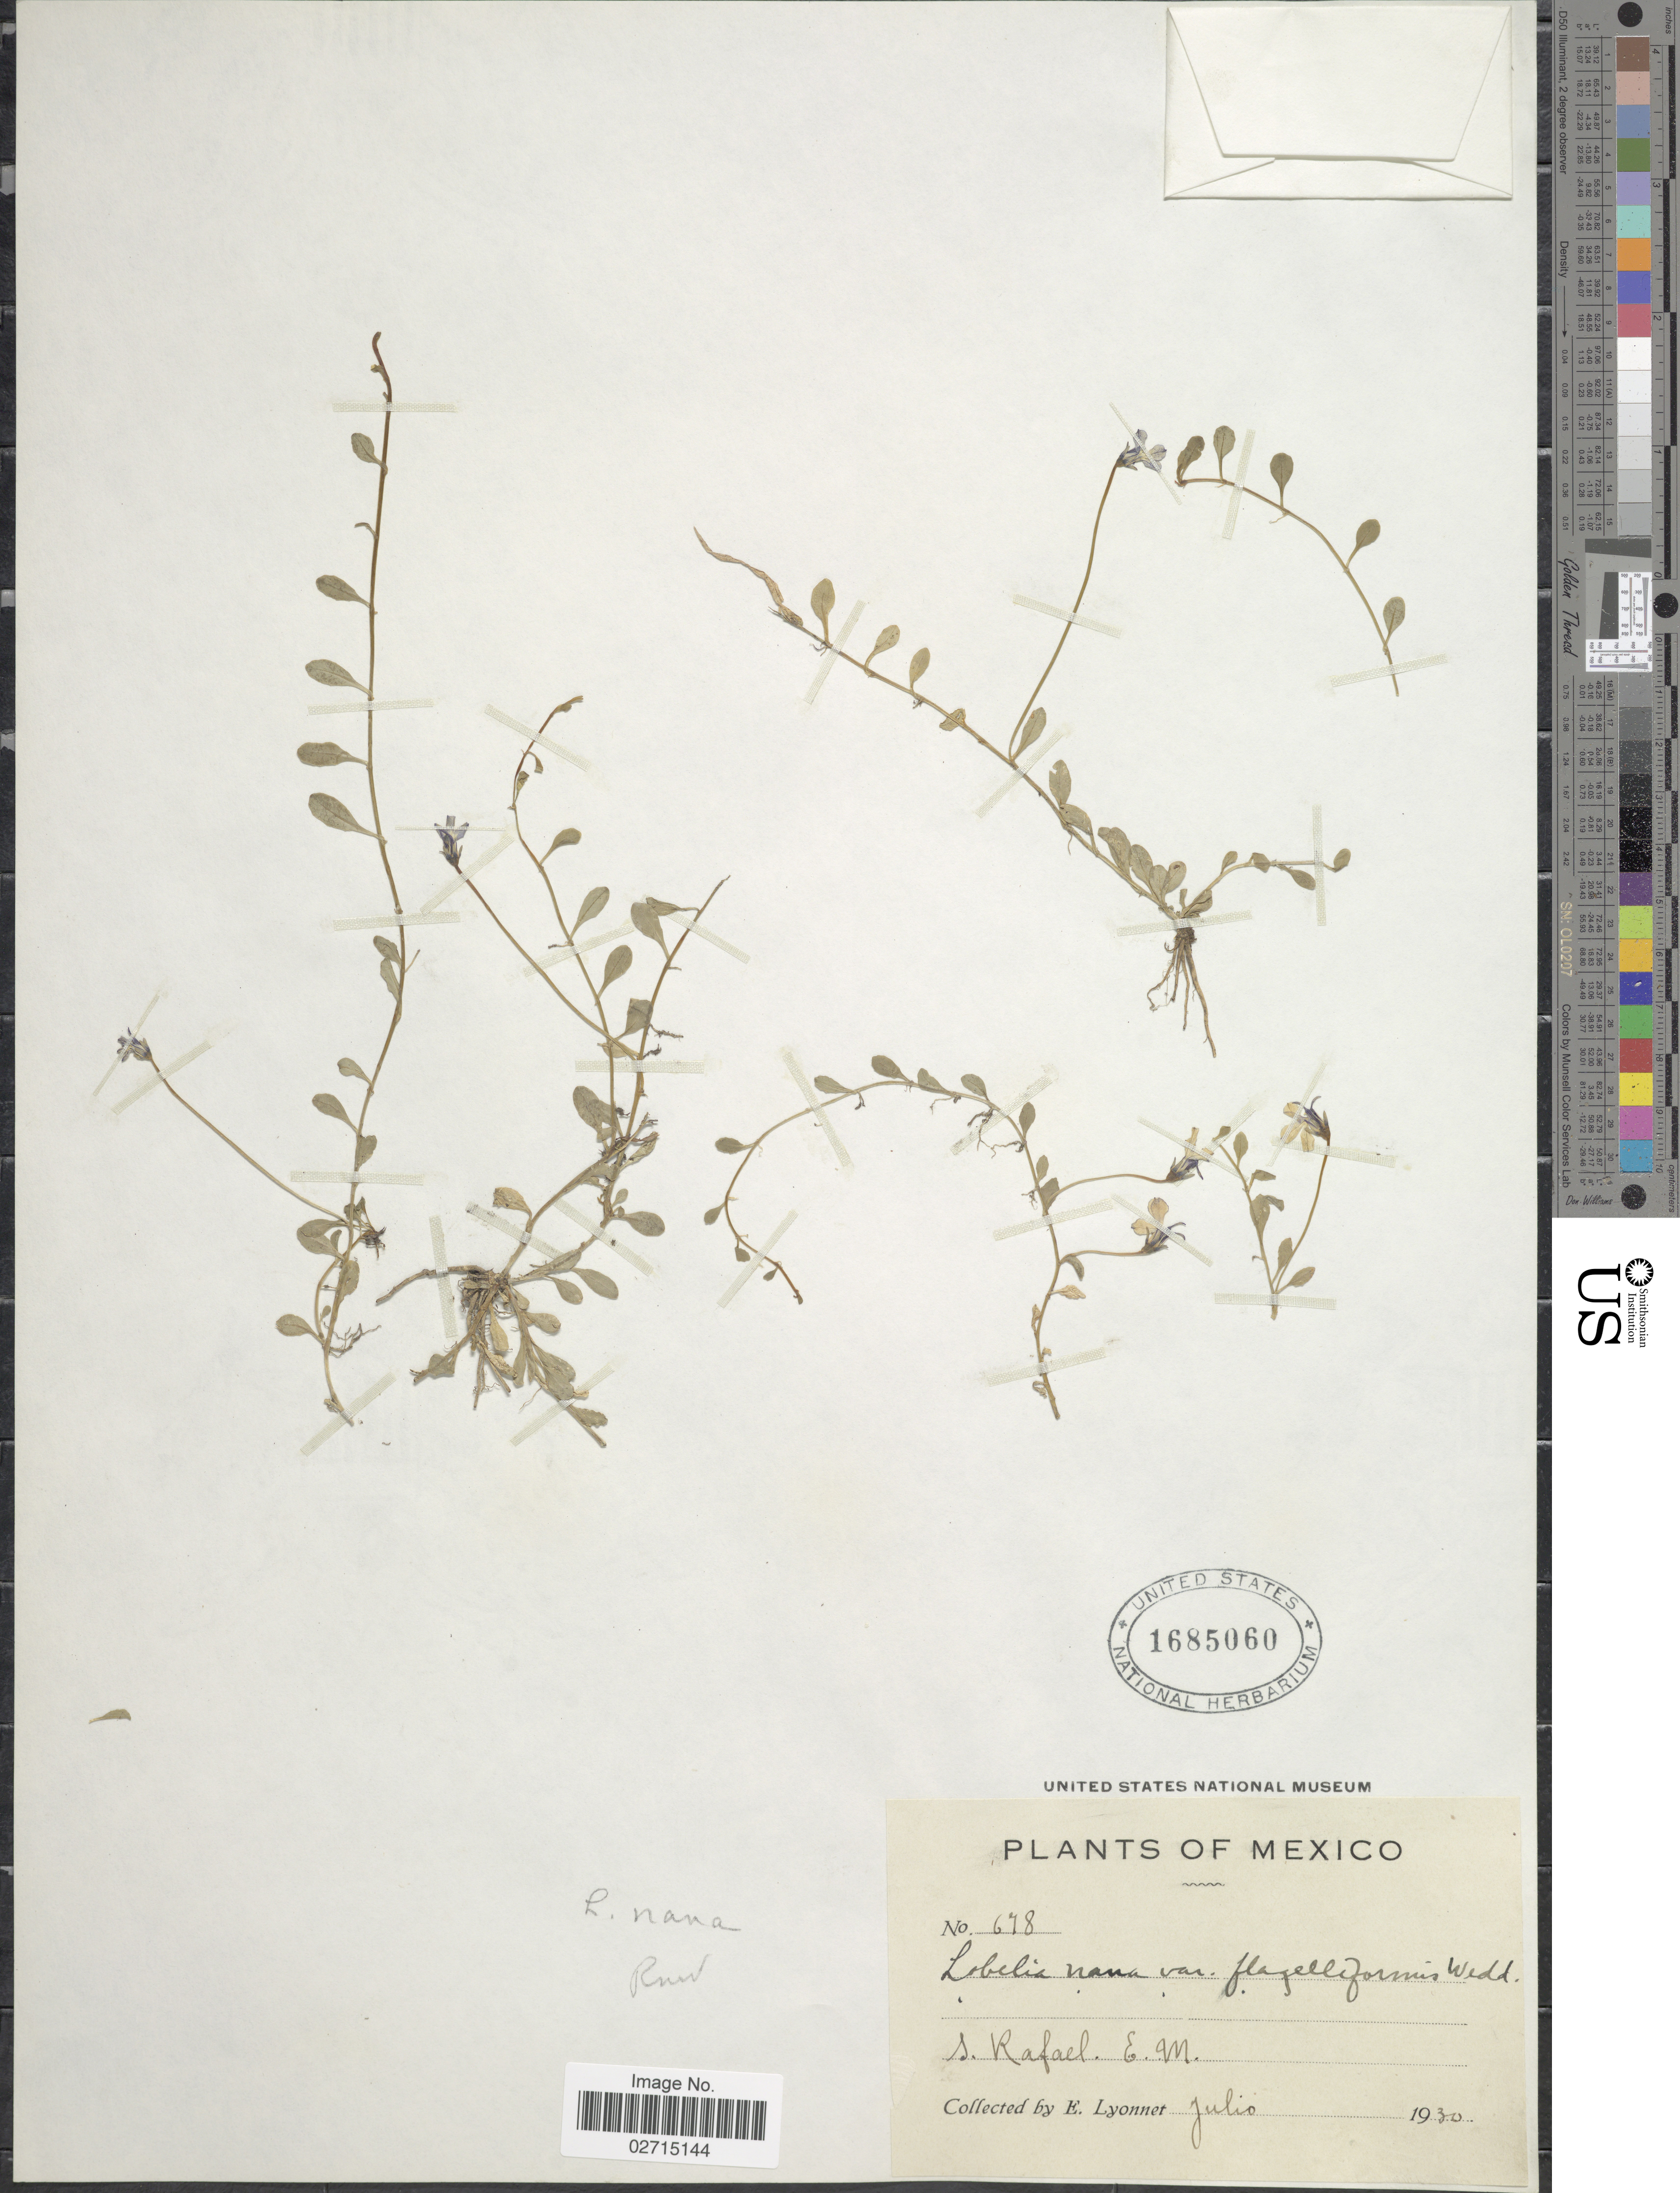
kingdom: Plantae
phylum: Tracheophyta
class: Magnoliopsida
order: Asterales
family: Campanulaceae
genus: Lobelia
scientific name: Lobelia nana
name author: Kunth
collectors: E. Lyonnet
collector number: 678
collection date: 1930-07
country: Mexico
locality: S. Rafael. E. M.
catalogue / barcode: US 1685060